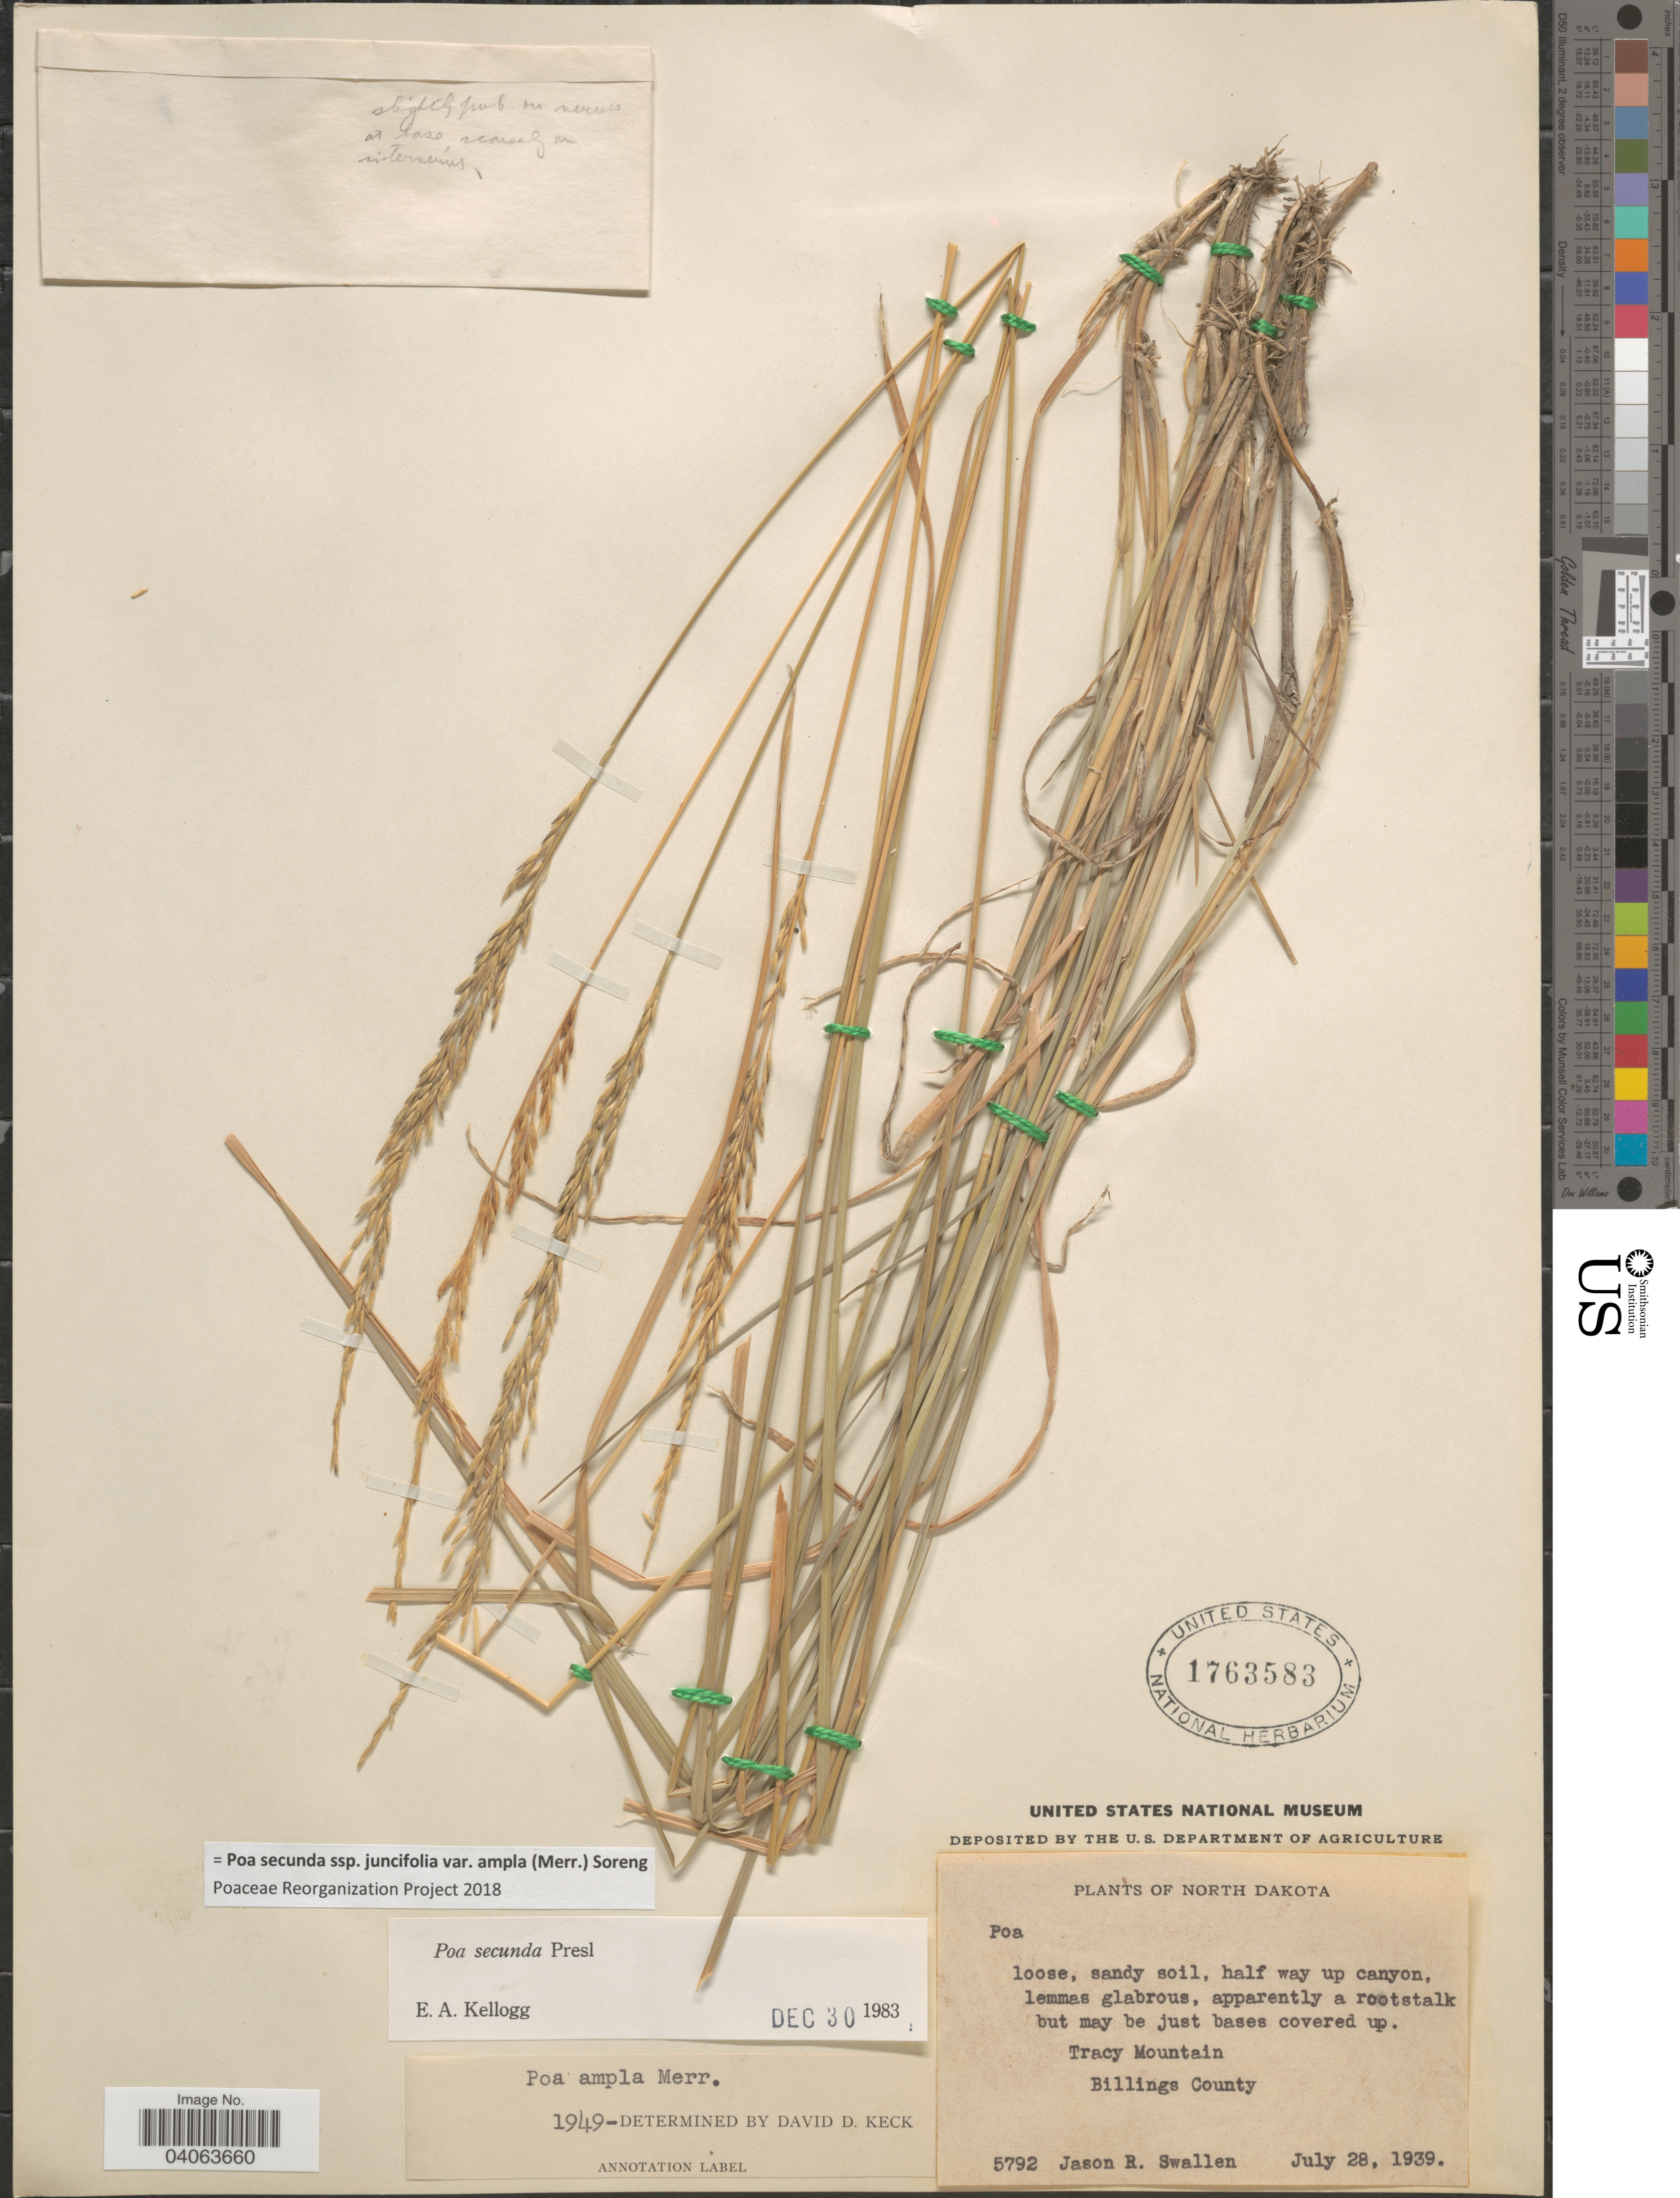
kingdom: Plantae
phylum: Tracheophyta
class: Liliopsida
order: Poales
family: Poaceae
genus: Poa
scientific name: Poa secunda subsp. juncifolia var. ampla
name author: (Merr.) Soreng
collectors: J. R. Swallen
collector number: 5792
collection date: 1939-07-28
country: United States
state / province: North Dakota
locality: Tracy Mountain, Billings County.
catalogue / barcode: US 1763583